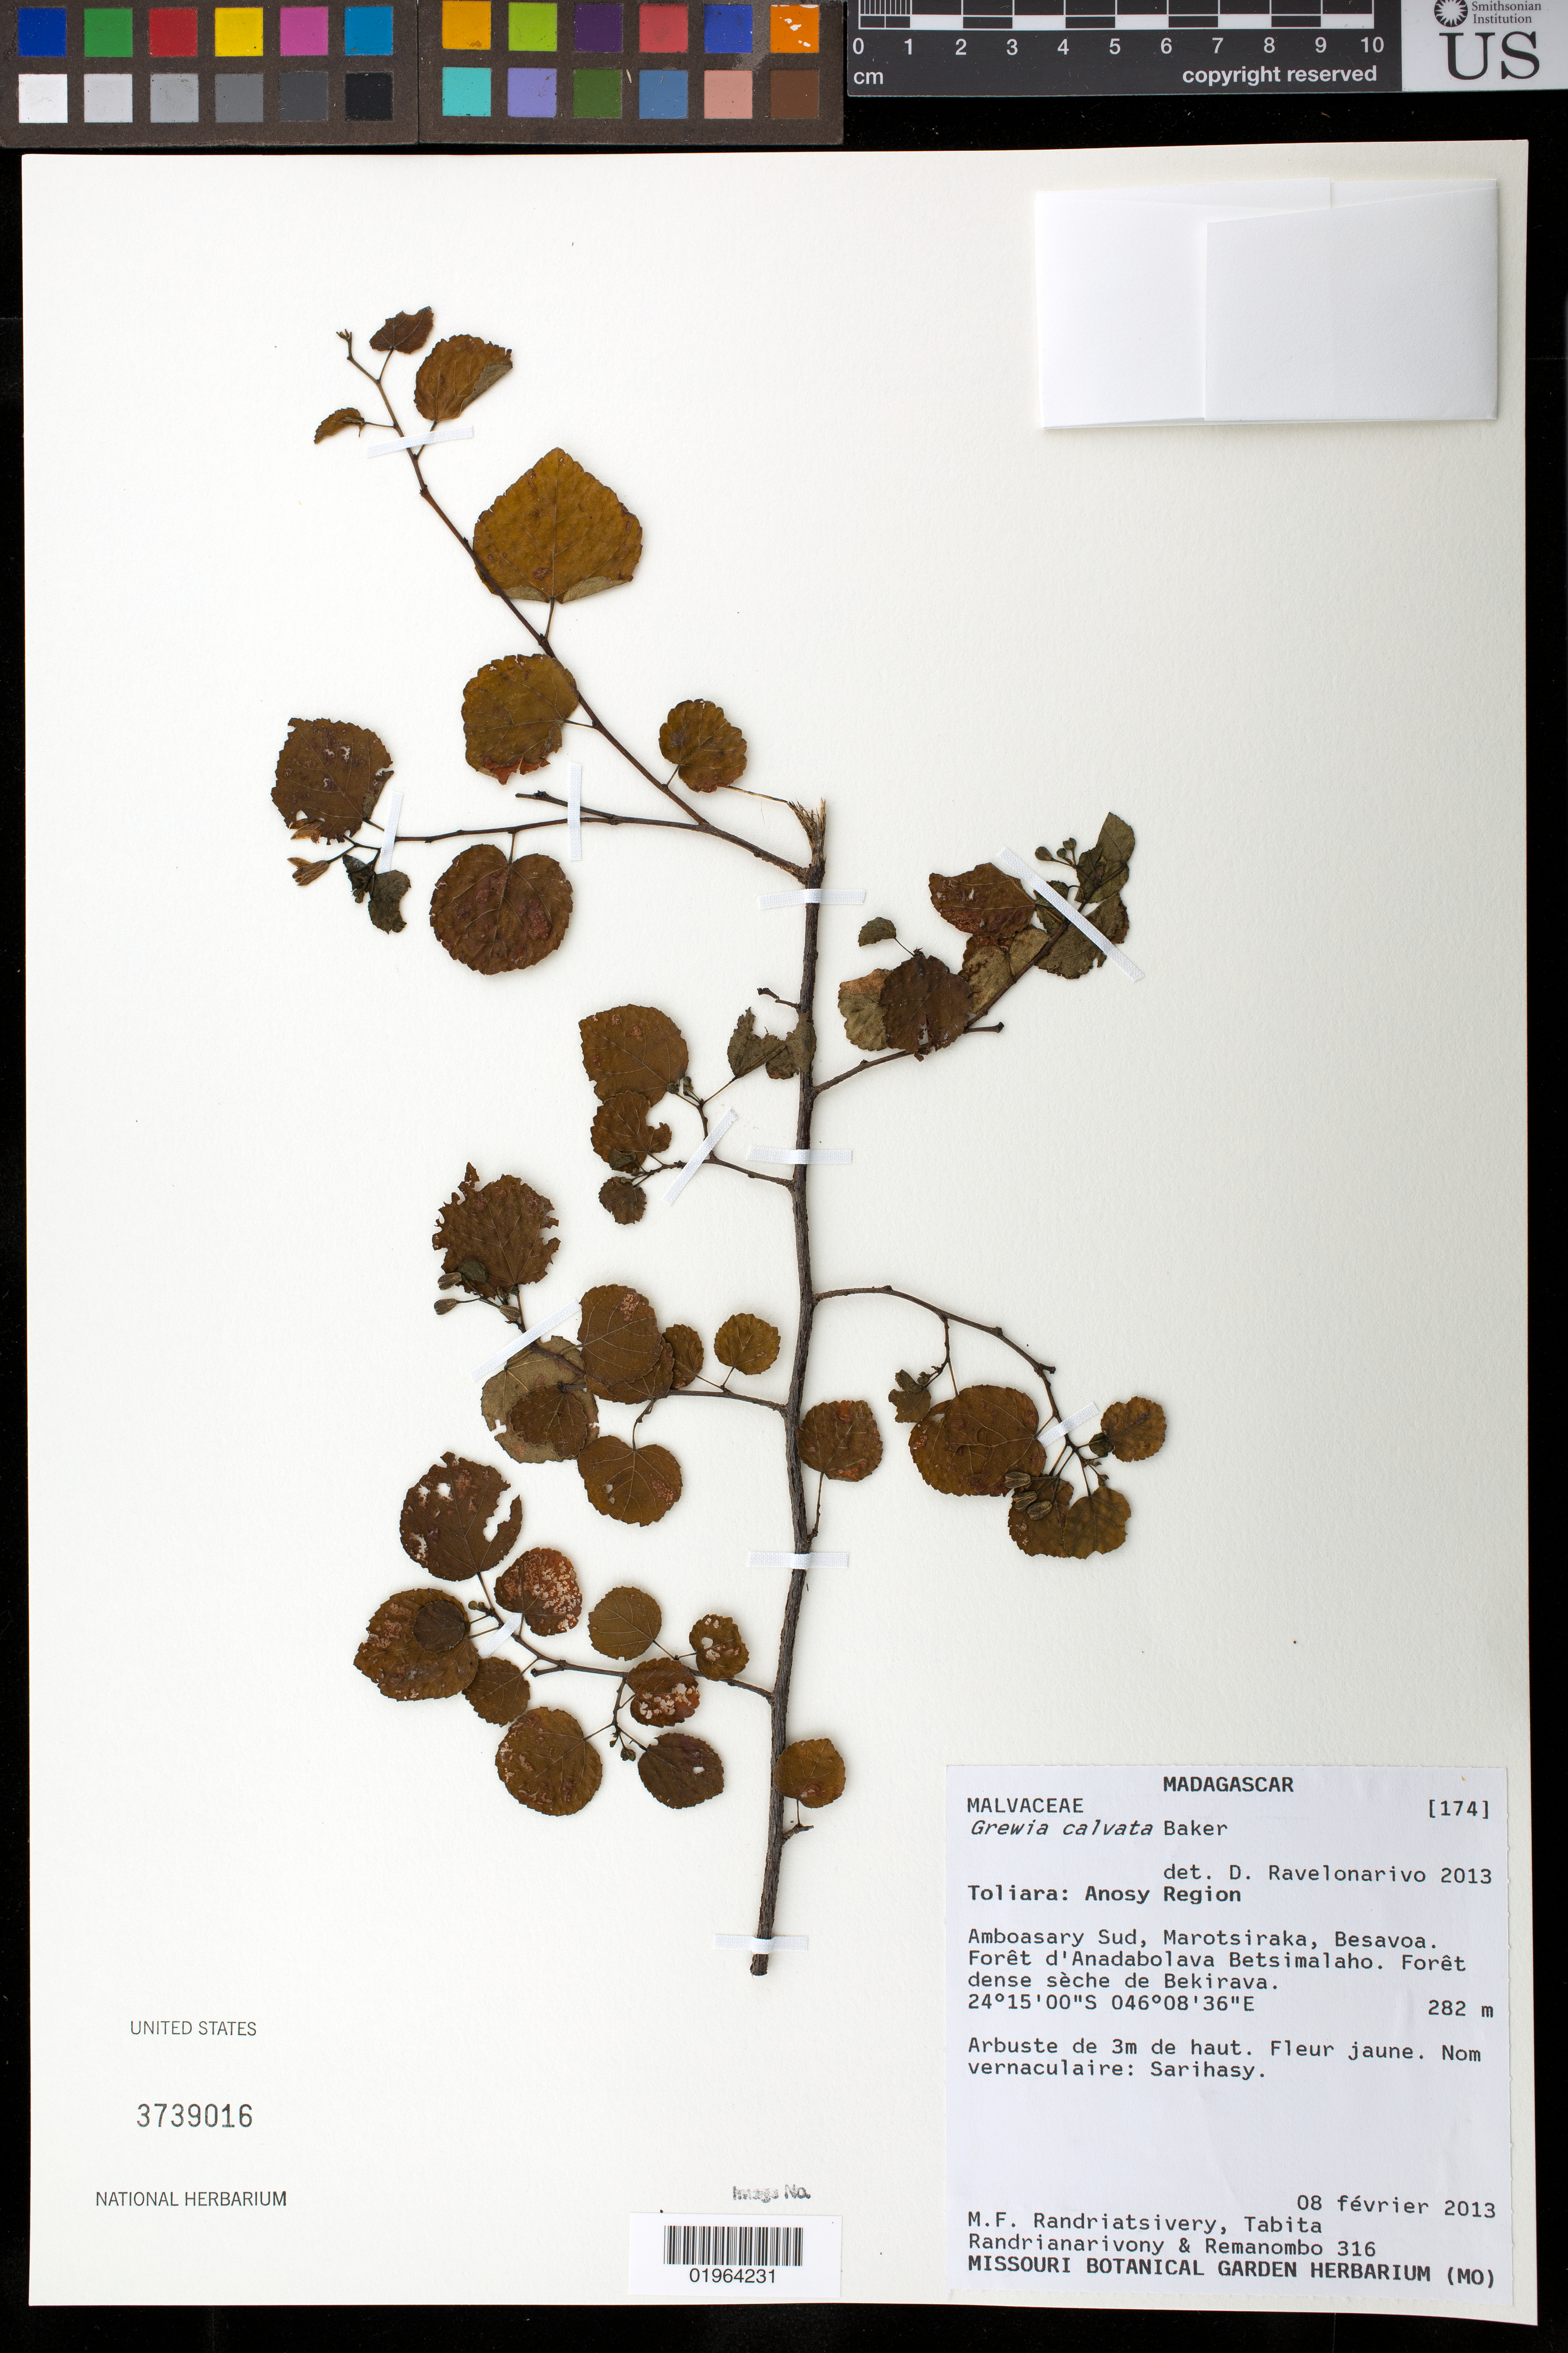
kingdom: Plantae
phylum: Tracheophyta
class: Magnoliopsida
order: Malvales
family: Malvaceae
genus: Grewia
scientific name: Grewia calvata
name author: Baker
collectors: M. F. Randriatsivery, T. Randrianarivony & -. Remanombo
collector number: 316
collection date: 2013-02-08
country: Madagascar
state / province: Anosy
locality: Amboasary Sud, Marotsiraka, Besavoa, forêt d'Anadabolava Betsimalaho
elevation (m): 282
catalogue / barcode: US 3739016